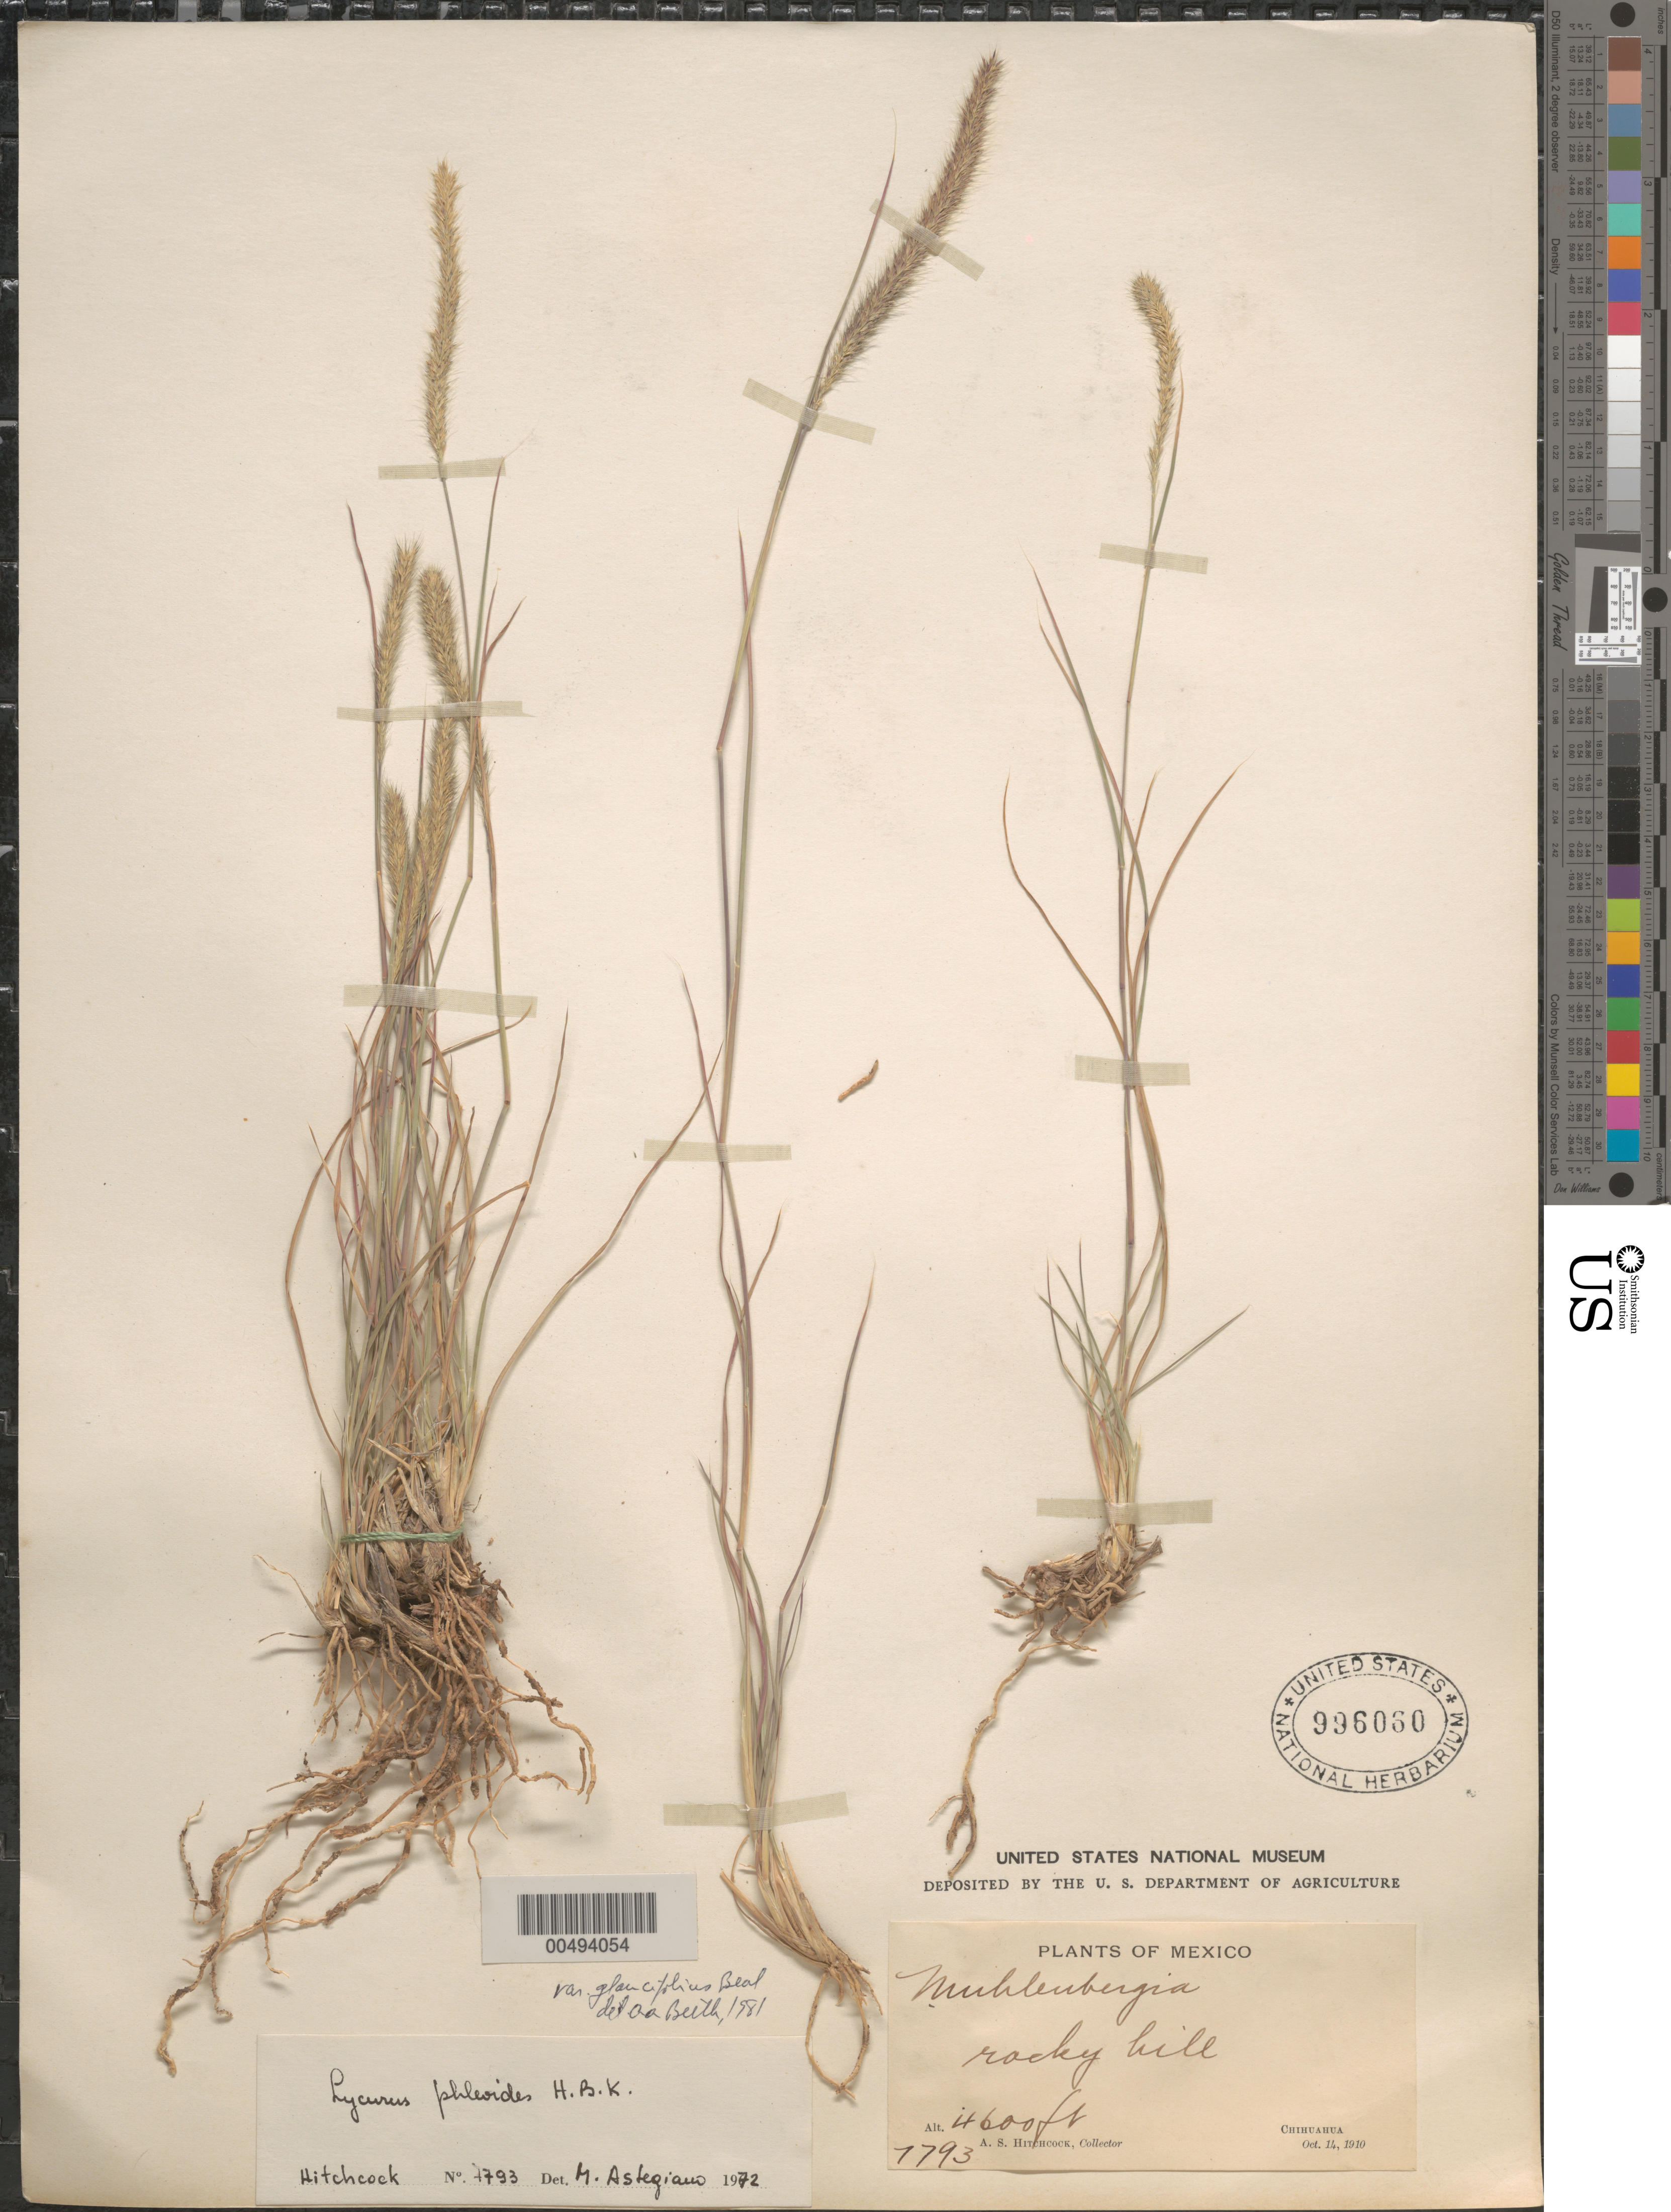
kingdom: Plantae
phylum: Tracheophyta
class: Liliopsida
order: Poales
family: Poaceae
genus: Lycurus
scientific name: Lycurus phleoides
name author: Kunth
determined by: Astegiano, M.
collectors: A. S. Hitchcock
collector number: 7793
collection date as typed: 14 Oct 1910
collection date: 1910-10-14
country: Mexico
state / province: Chihuahua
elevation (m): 1402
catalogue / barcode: US 996060